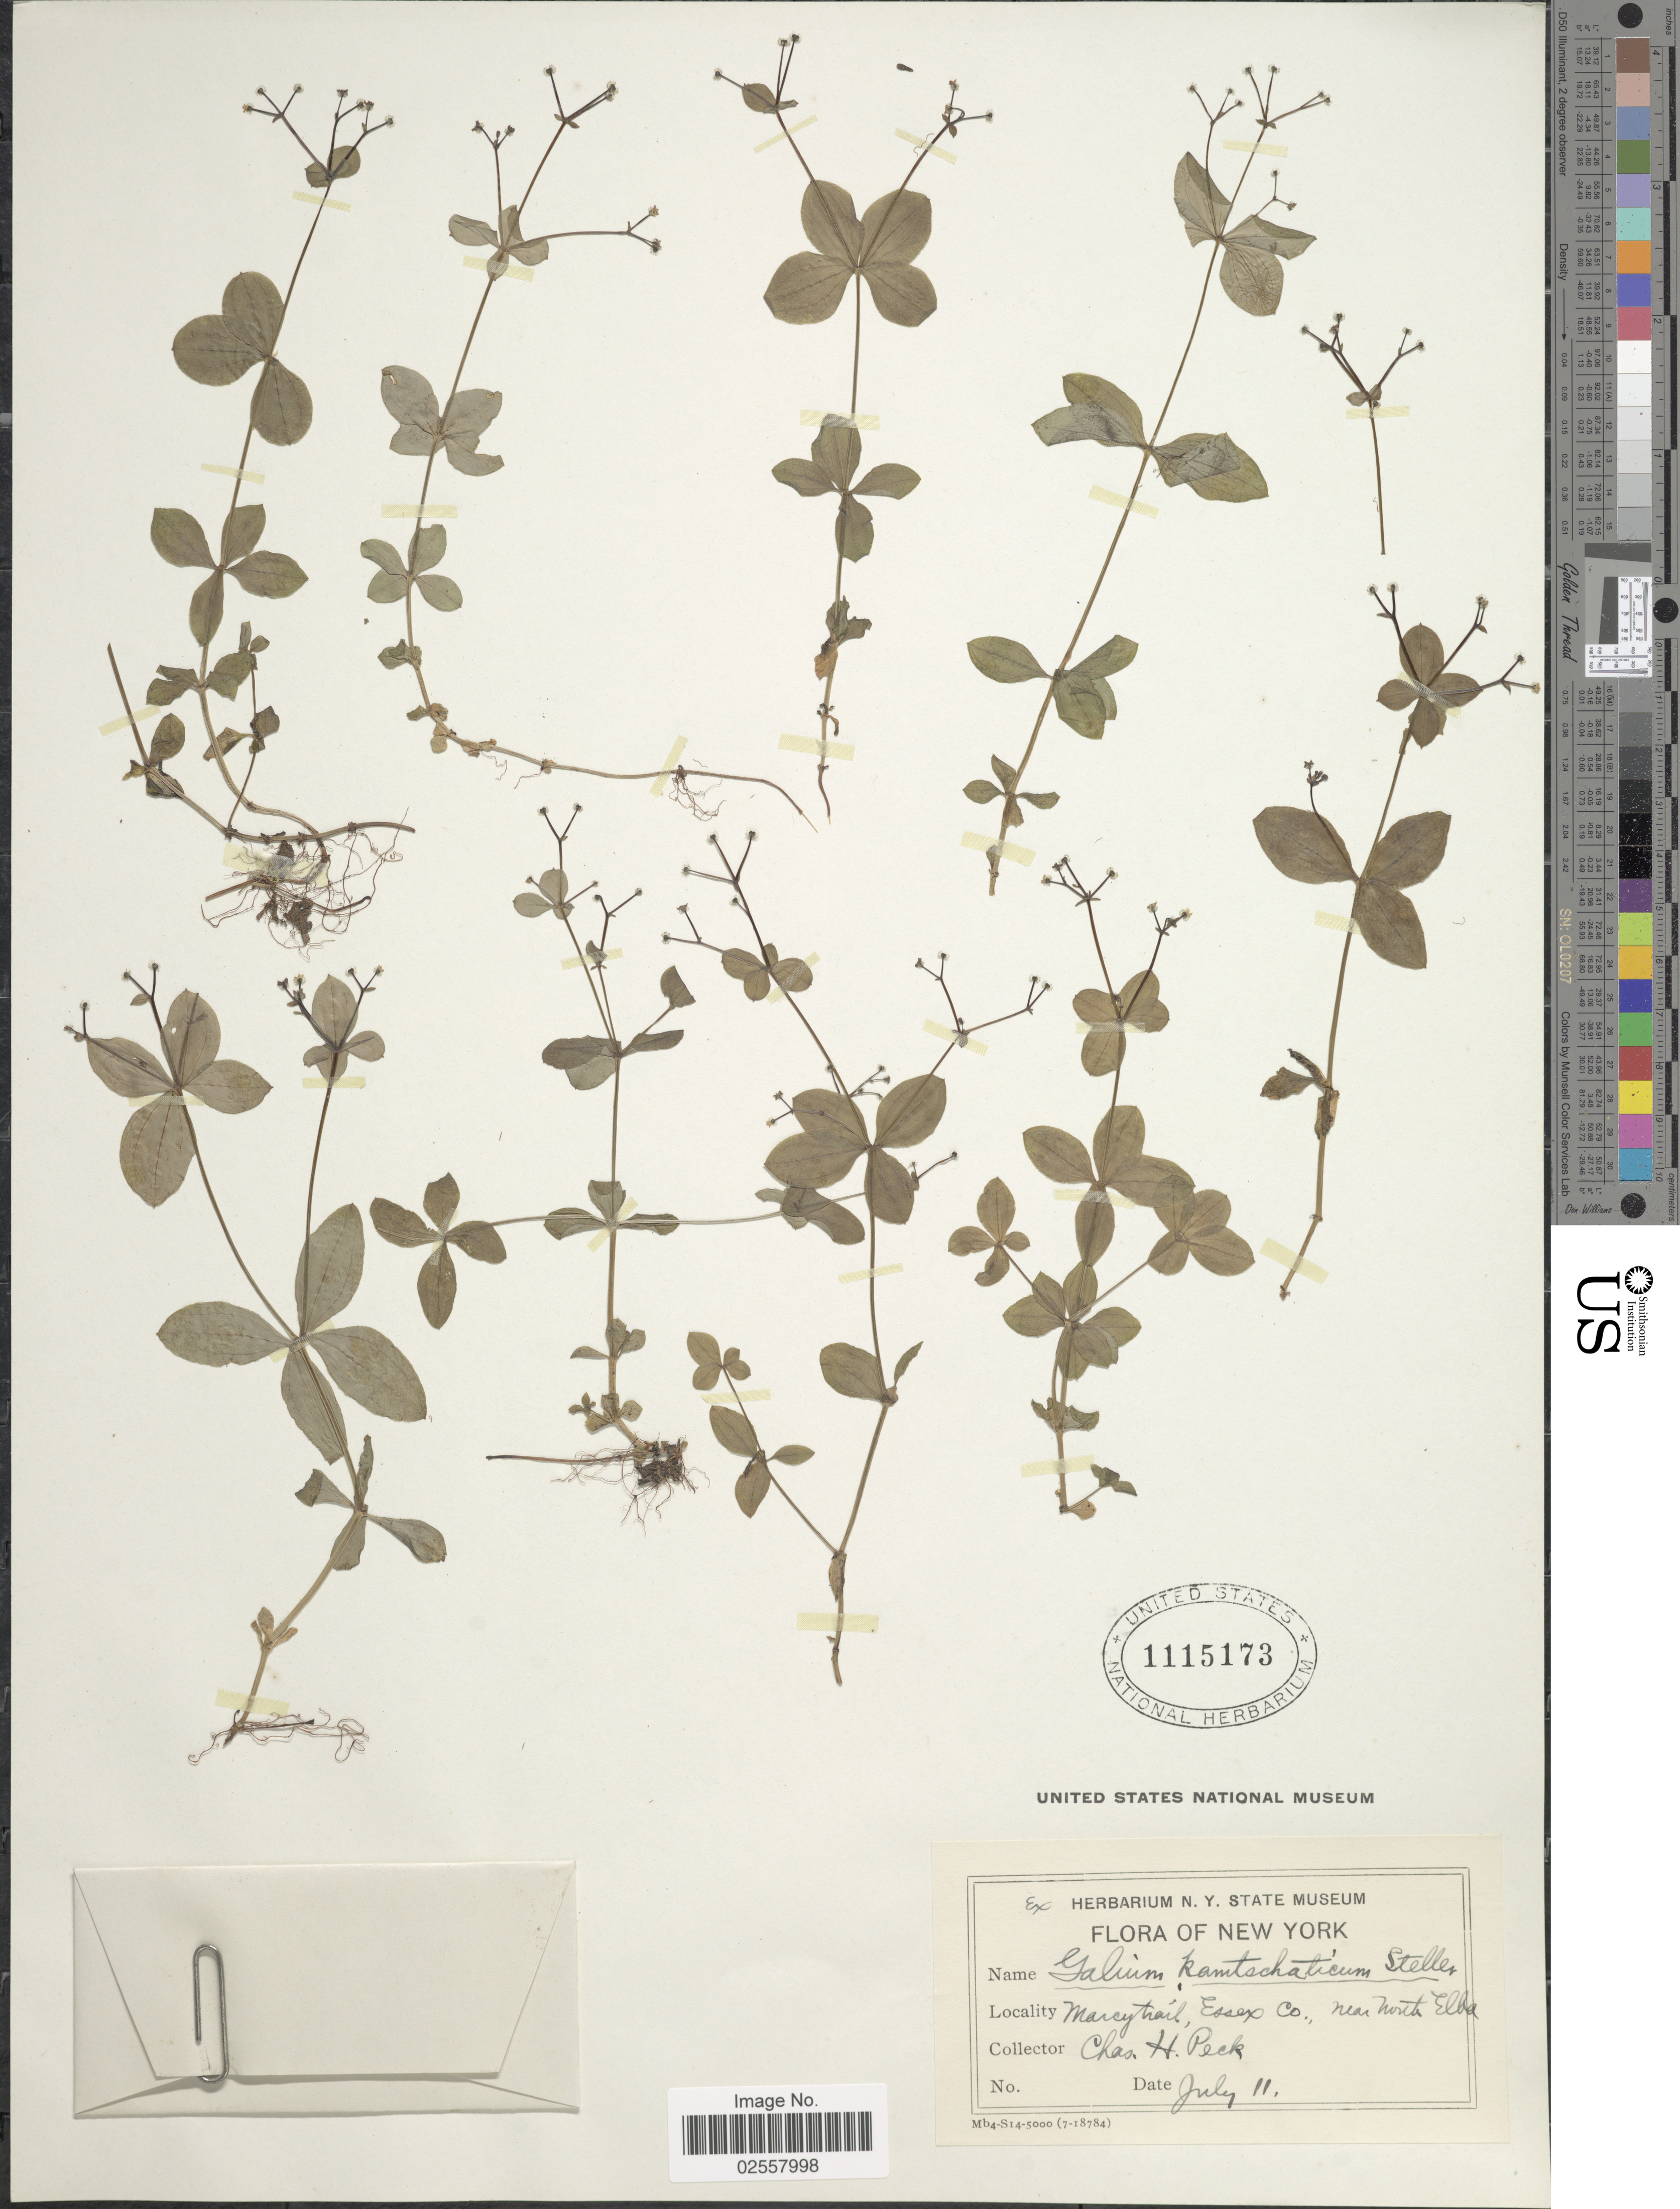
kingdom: Plantae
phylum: Tracheophyta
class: Magnoliopsida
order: Gentianales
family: Rubiaceae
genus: Galium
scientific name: Galium kamtschaticum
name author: Steller ex Schult. & Schult. f.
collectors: C. H. Peck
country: United States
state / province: New York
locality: Marcy trail, Essex Co., near North Elba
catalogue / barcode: US 1115173